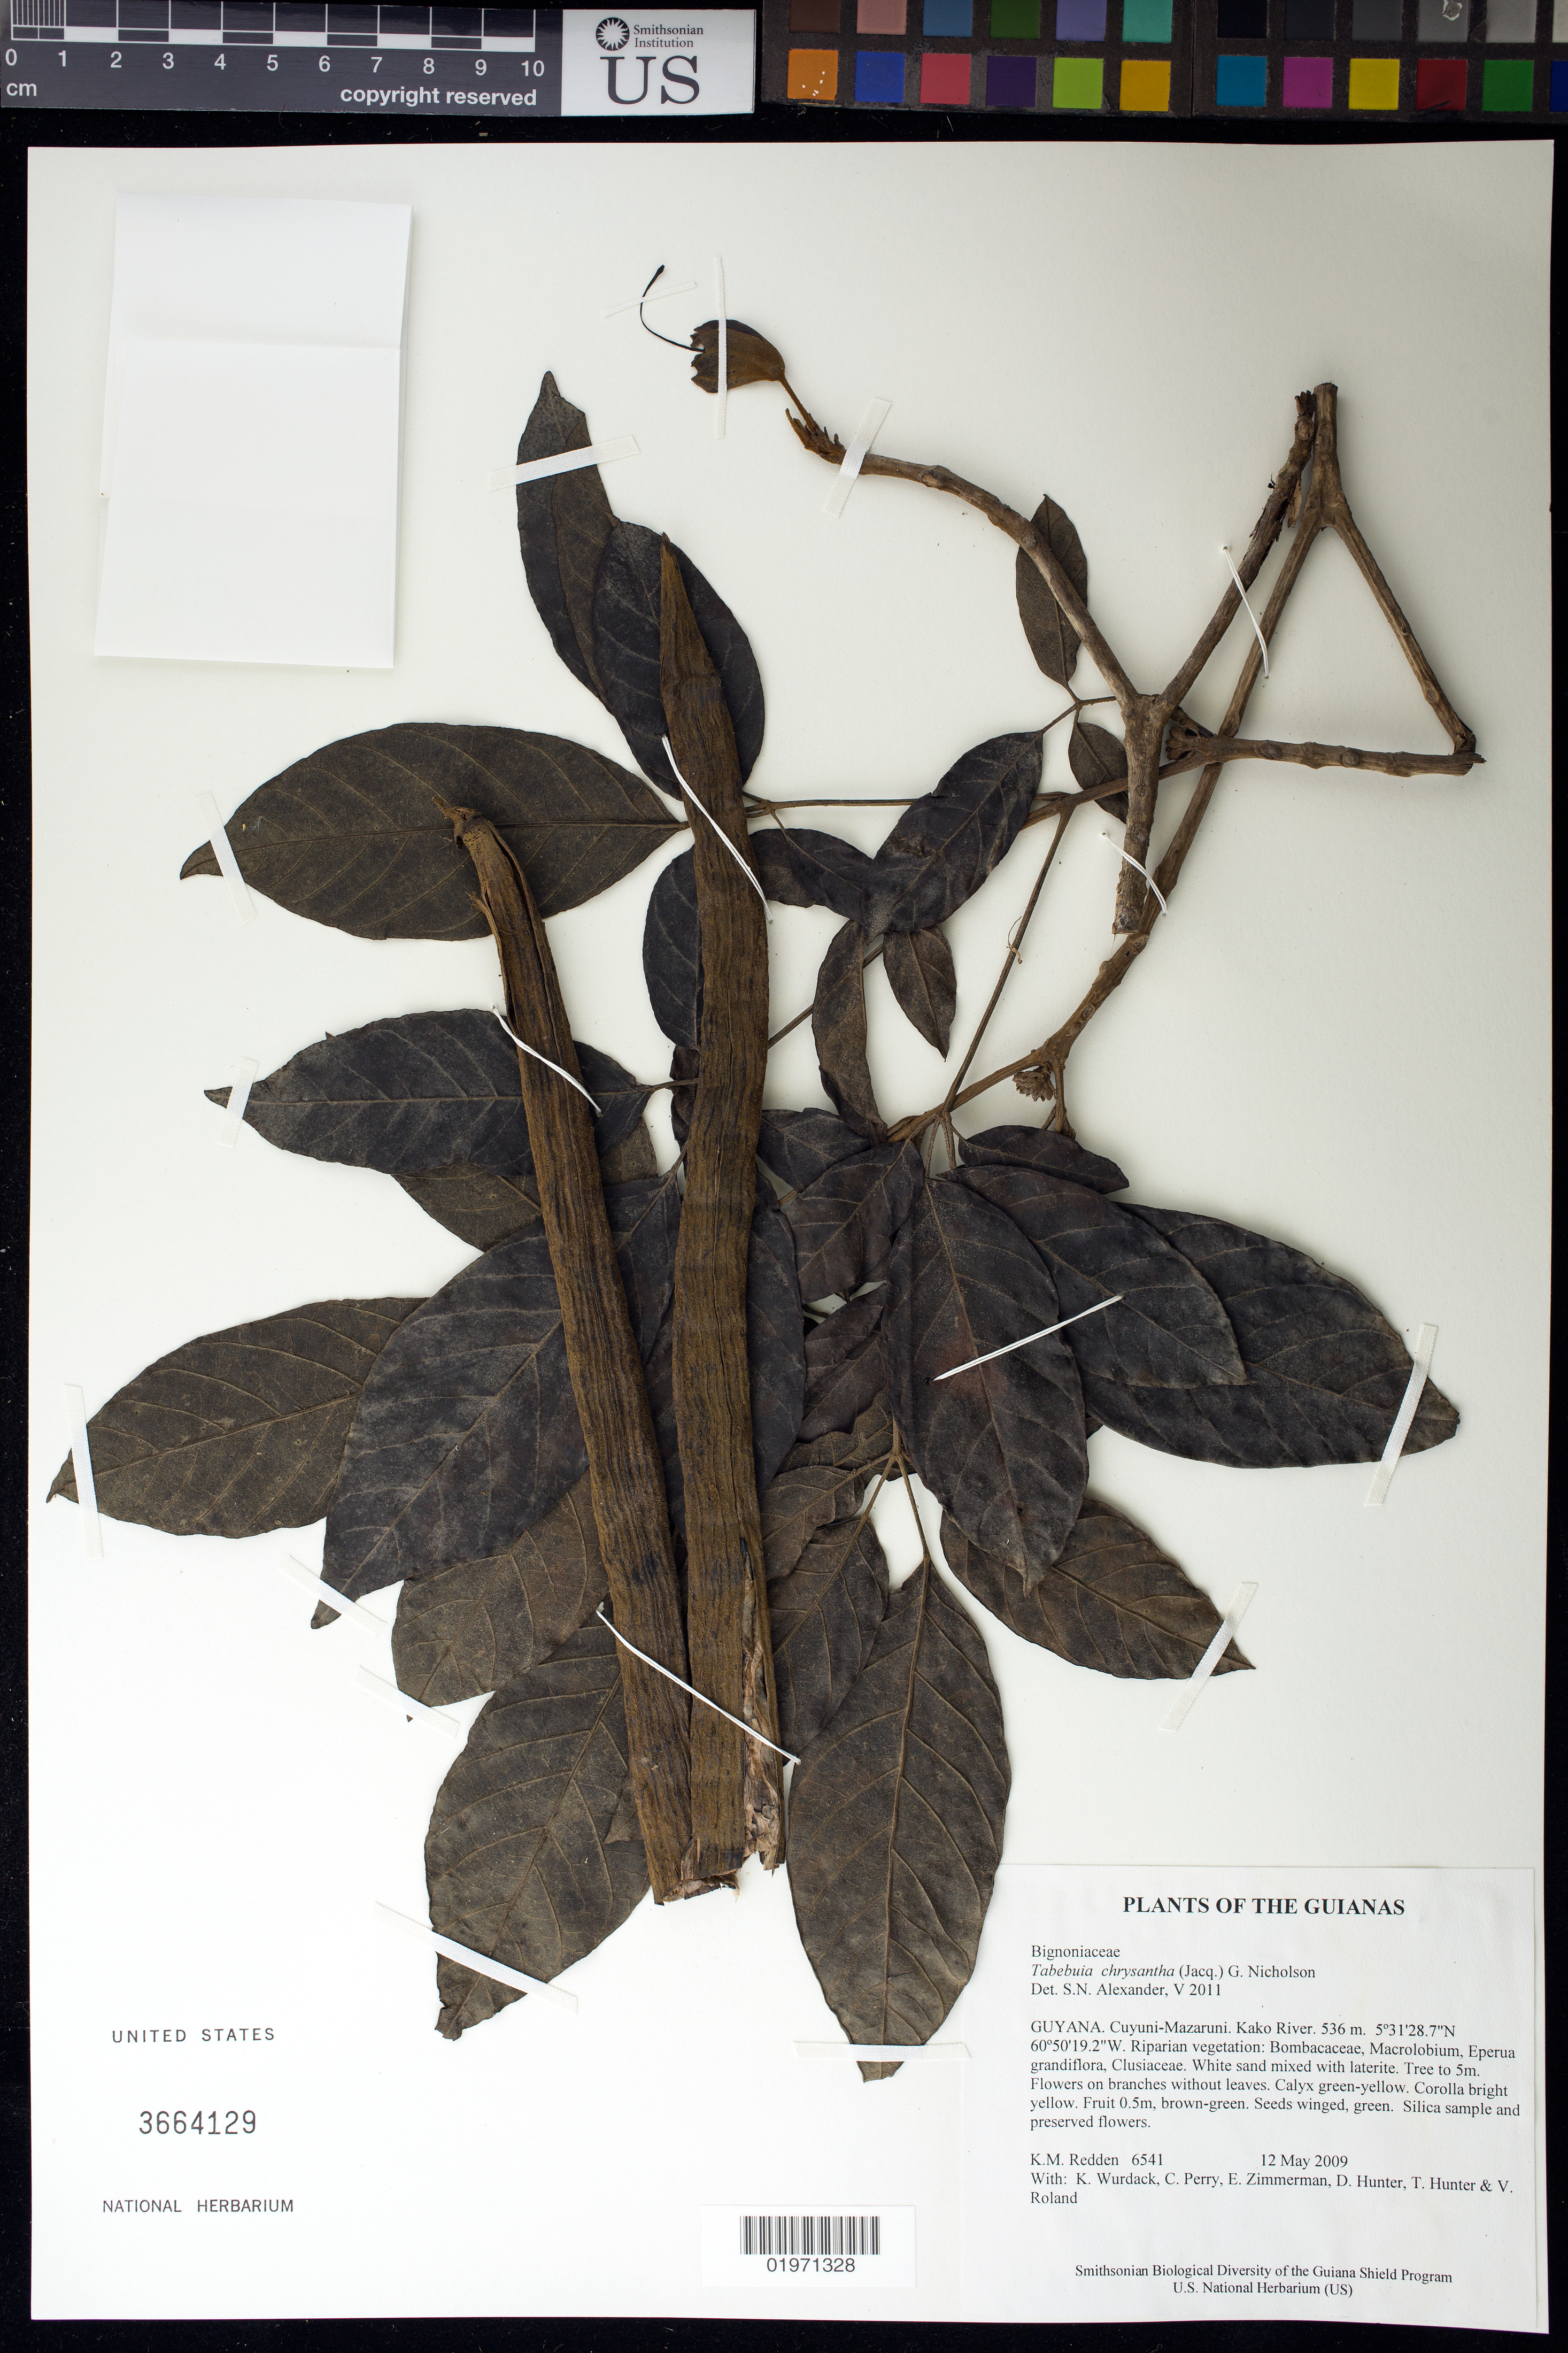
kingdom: Plantae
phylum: Tracheophyta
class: Magnoliopsida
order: Lamiales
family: Bignoniaceae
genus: Tabebuia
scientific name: Tabebuia chrysantha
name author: (Jacq.) G. Nicholson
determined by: Alexander, S. N.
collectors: K. M. Redden, K. Wurdack, C. Perry, E. Zimmerman, D. Hunter, T. Hunter & V. Roland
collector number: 6541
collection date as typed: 12 May 2009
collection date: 2009-05-12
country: Guyana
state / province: Cuyuni-Mazaruni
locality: Kako River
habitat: Riparian vegetation: Bombacaceae, Macrolobium, Eperua grandiflora, Clusiaceae. White sand mixed with laterite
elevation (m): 536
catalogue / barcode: US 3664129